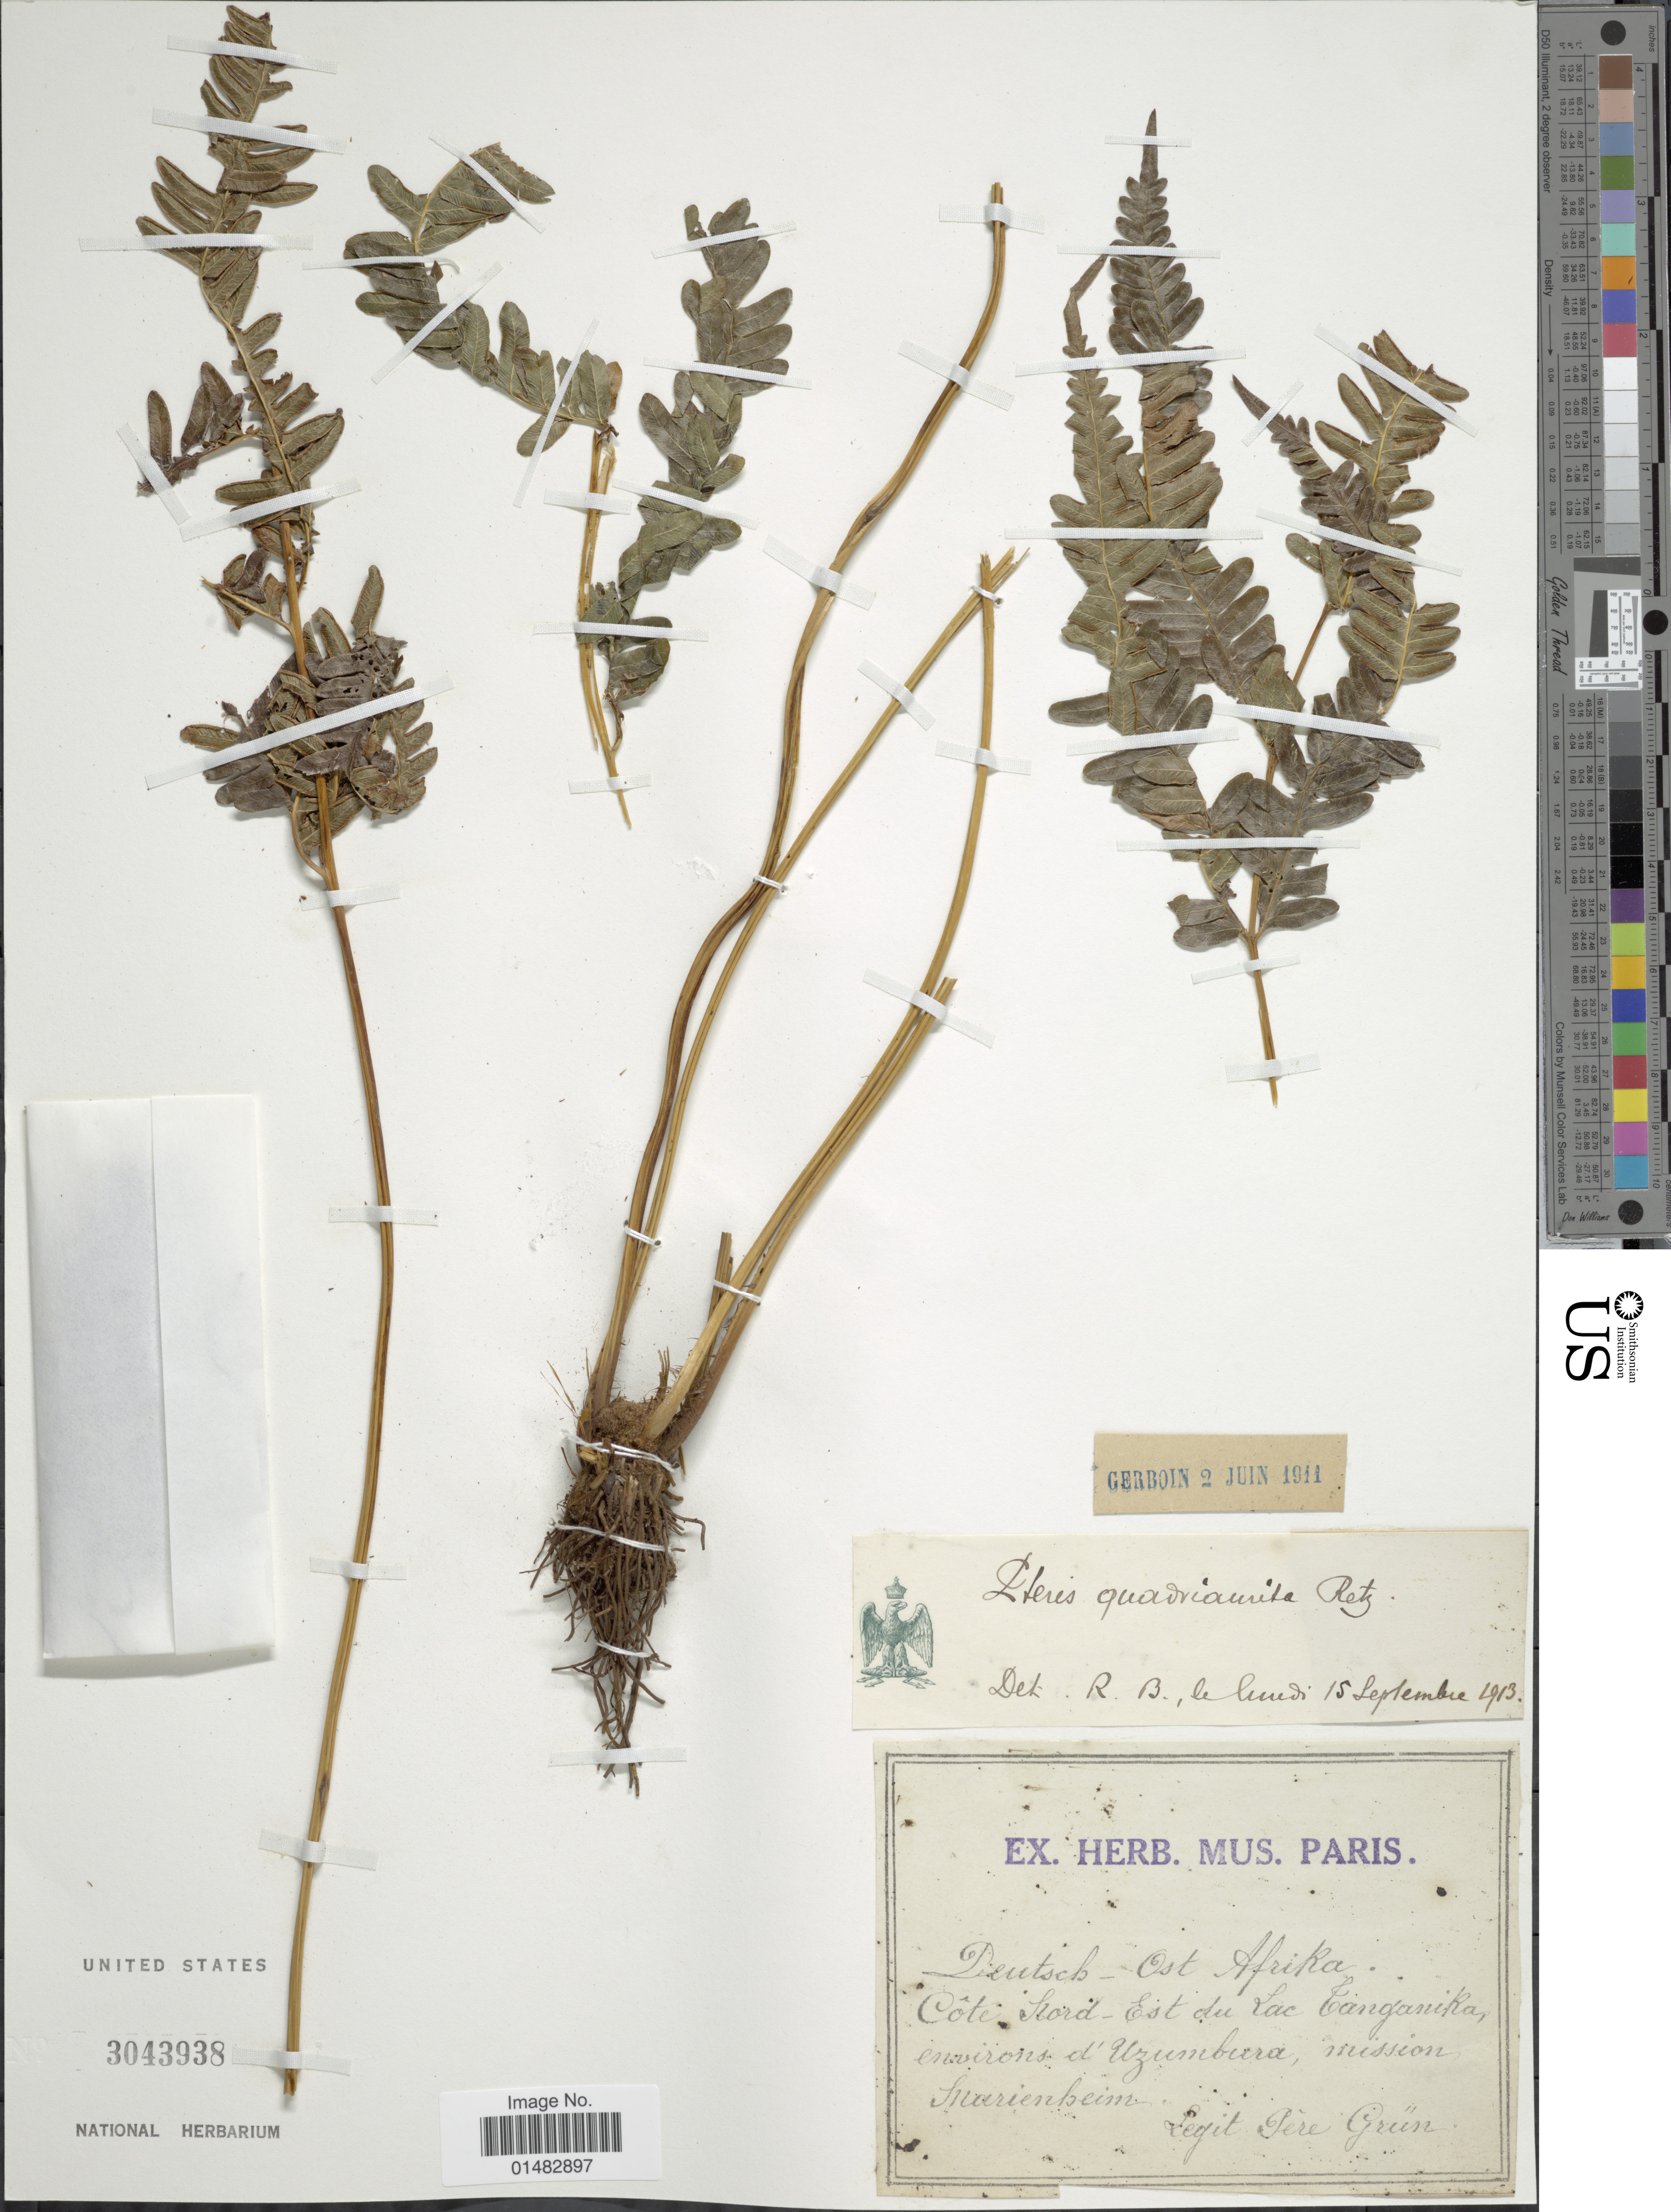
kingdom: Plantae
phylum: Tracheophyta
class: Polypodiopsida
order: Polypodiales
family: Pteridaceae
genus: Pteris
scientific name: Pteris quadriaurita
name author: Retz.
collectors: P. Grün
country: Congo, Democratic Republic of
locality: Cote Nord-Est du Lac Tanganika, environs d'Uzumbura, mission Marienheim.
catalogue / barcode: US 3043938